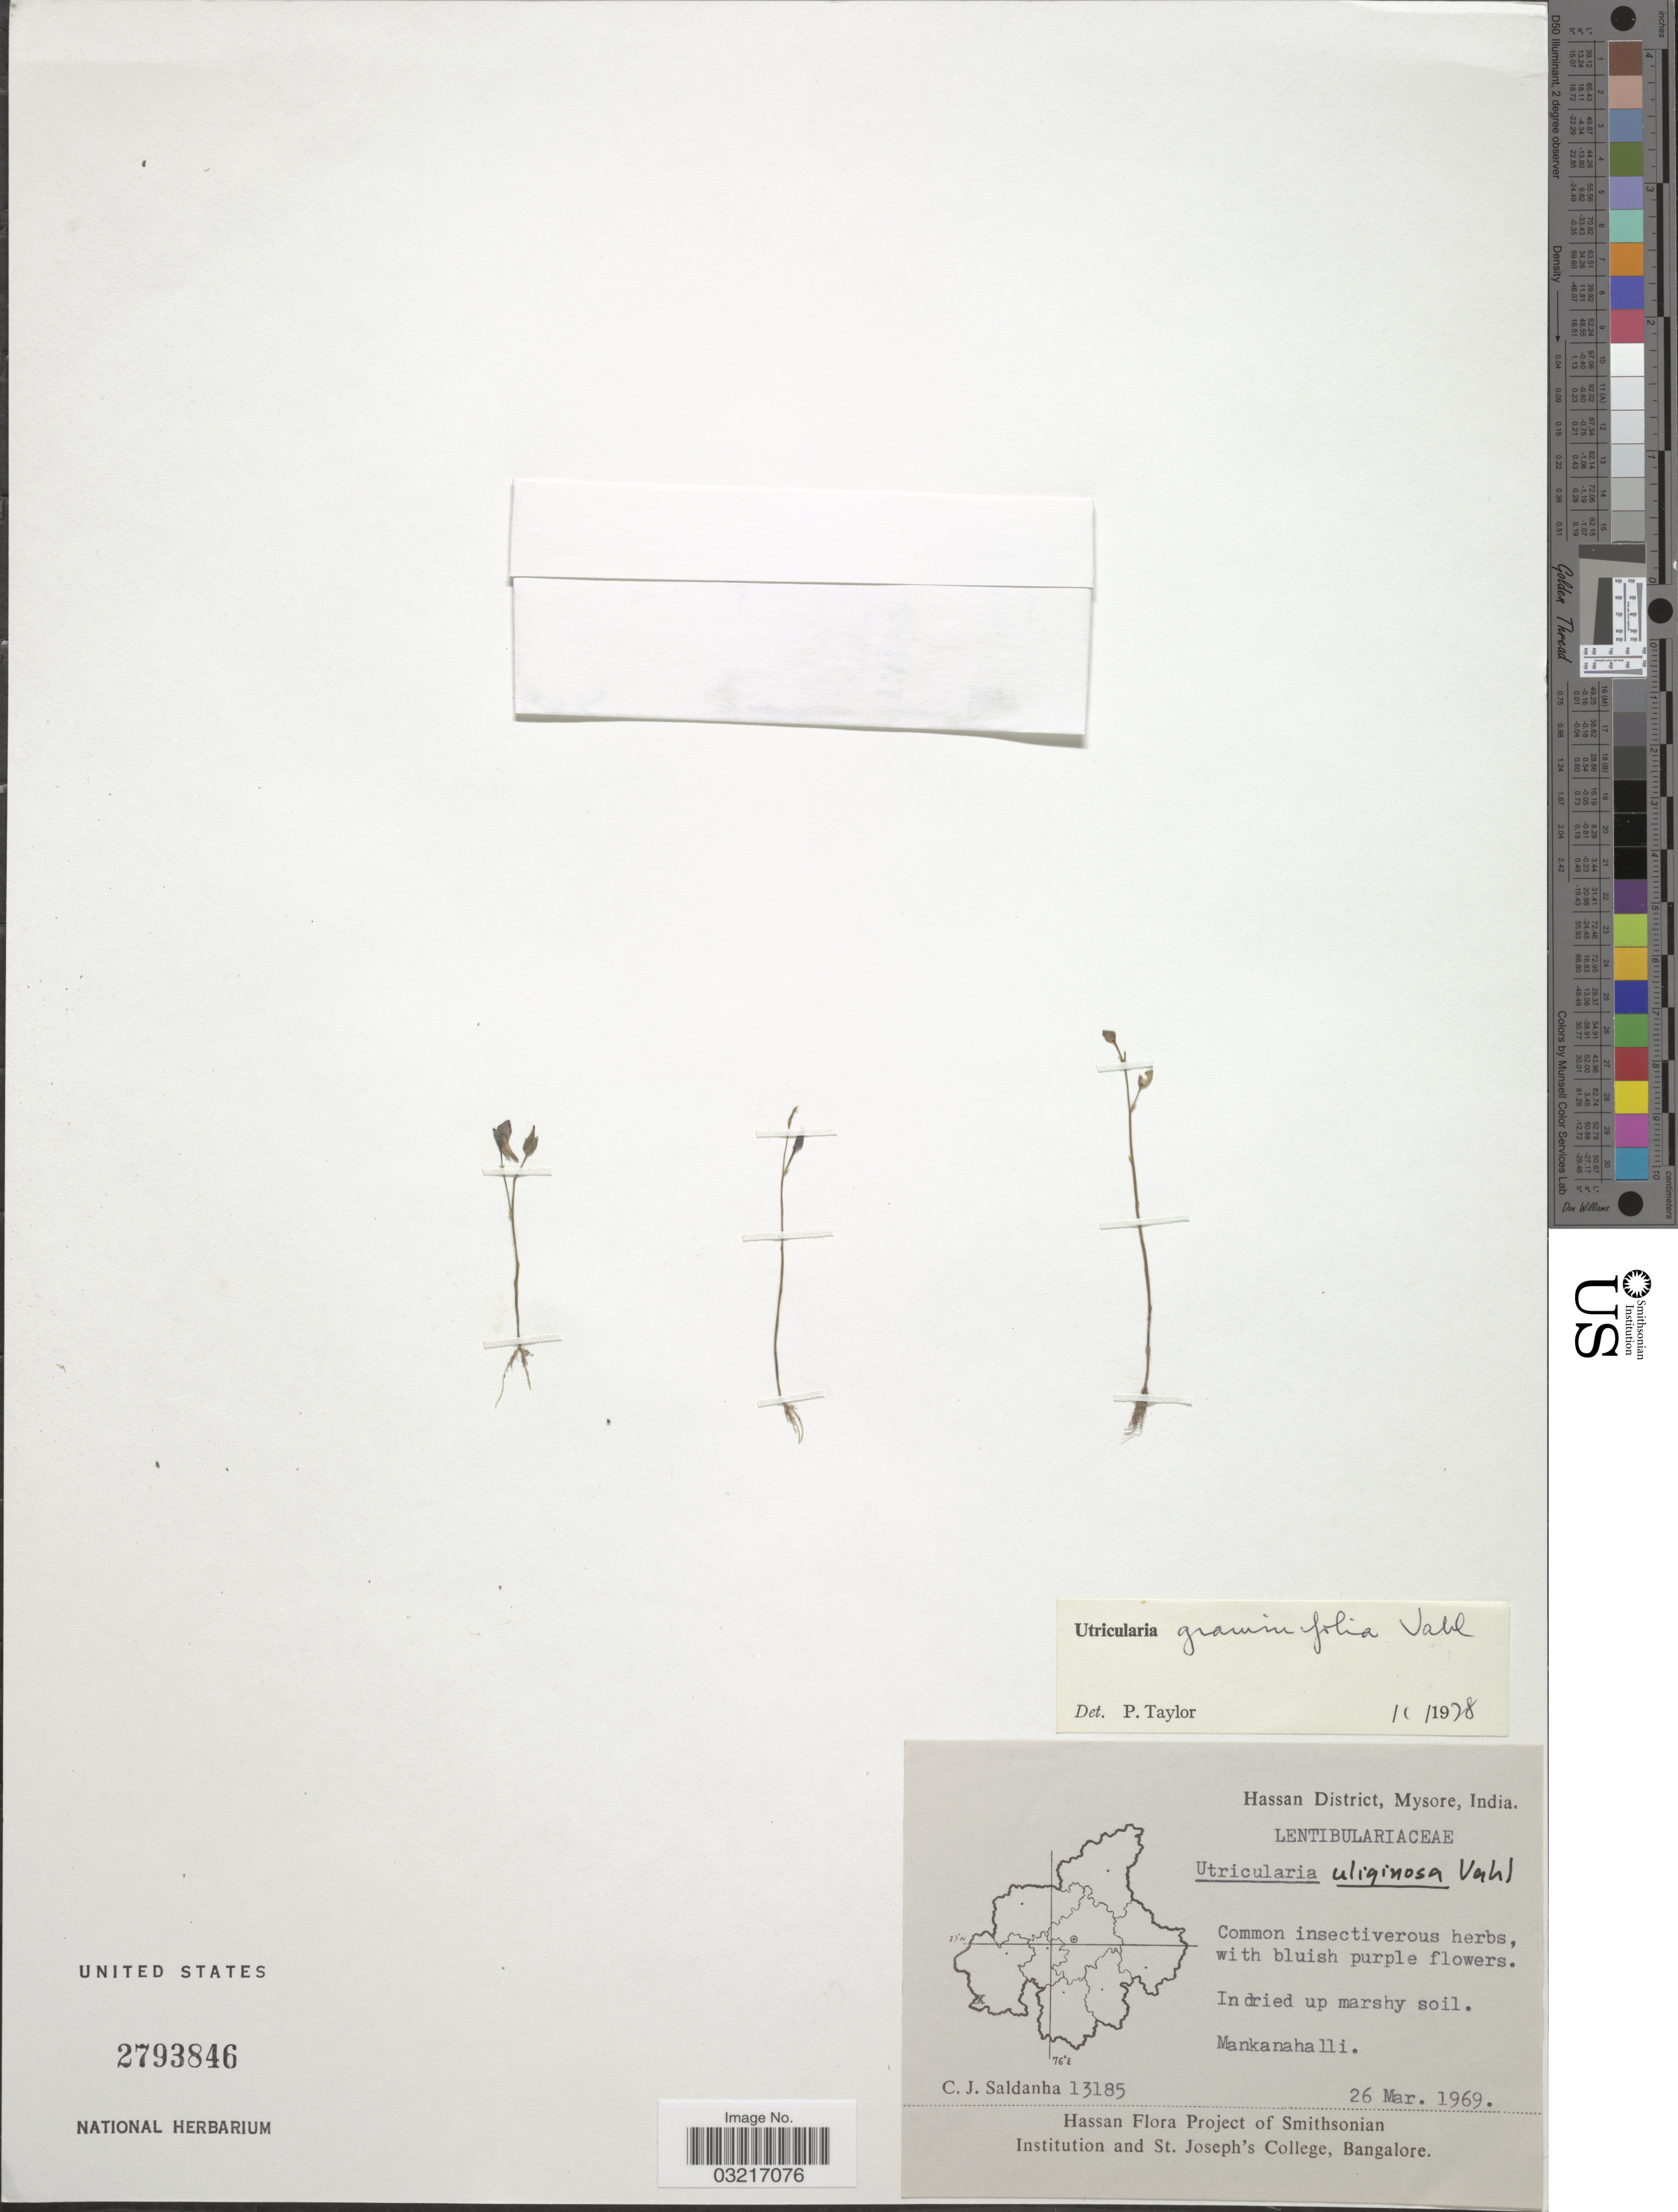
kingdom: Plantae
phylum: Tracheophyta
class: Magnoliopsida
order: Lamiales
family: Lentibulariaceae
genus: Utricularia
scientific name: Utricularia graminifolia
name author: Vahl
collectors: C. J. Saldanha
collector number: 13185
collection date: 1969-03-26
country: India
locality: Hassan District, Mysore, Mankanahalli.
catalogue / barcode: US 2793846